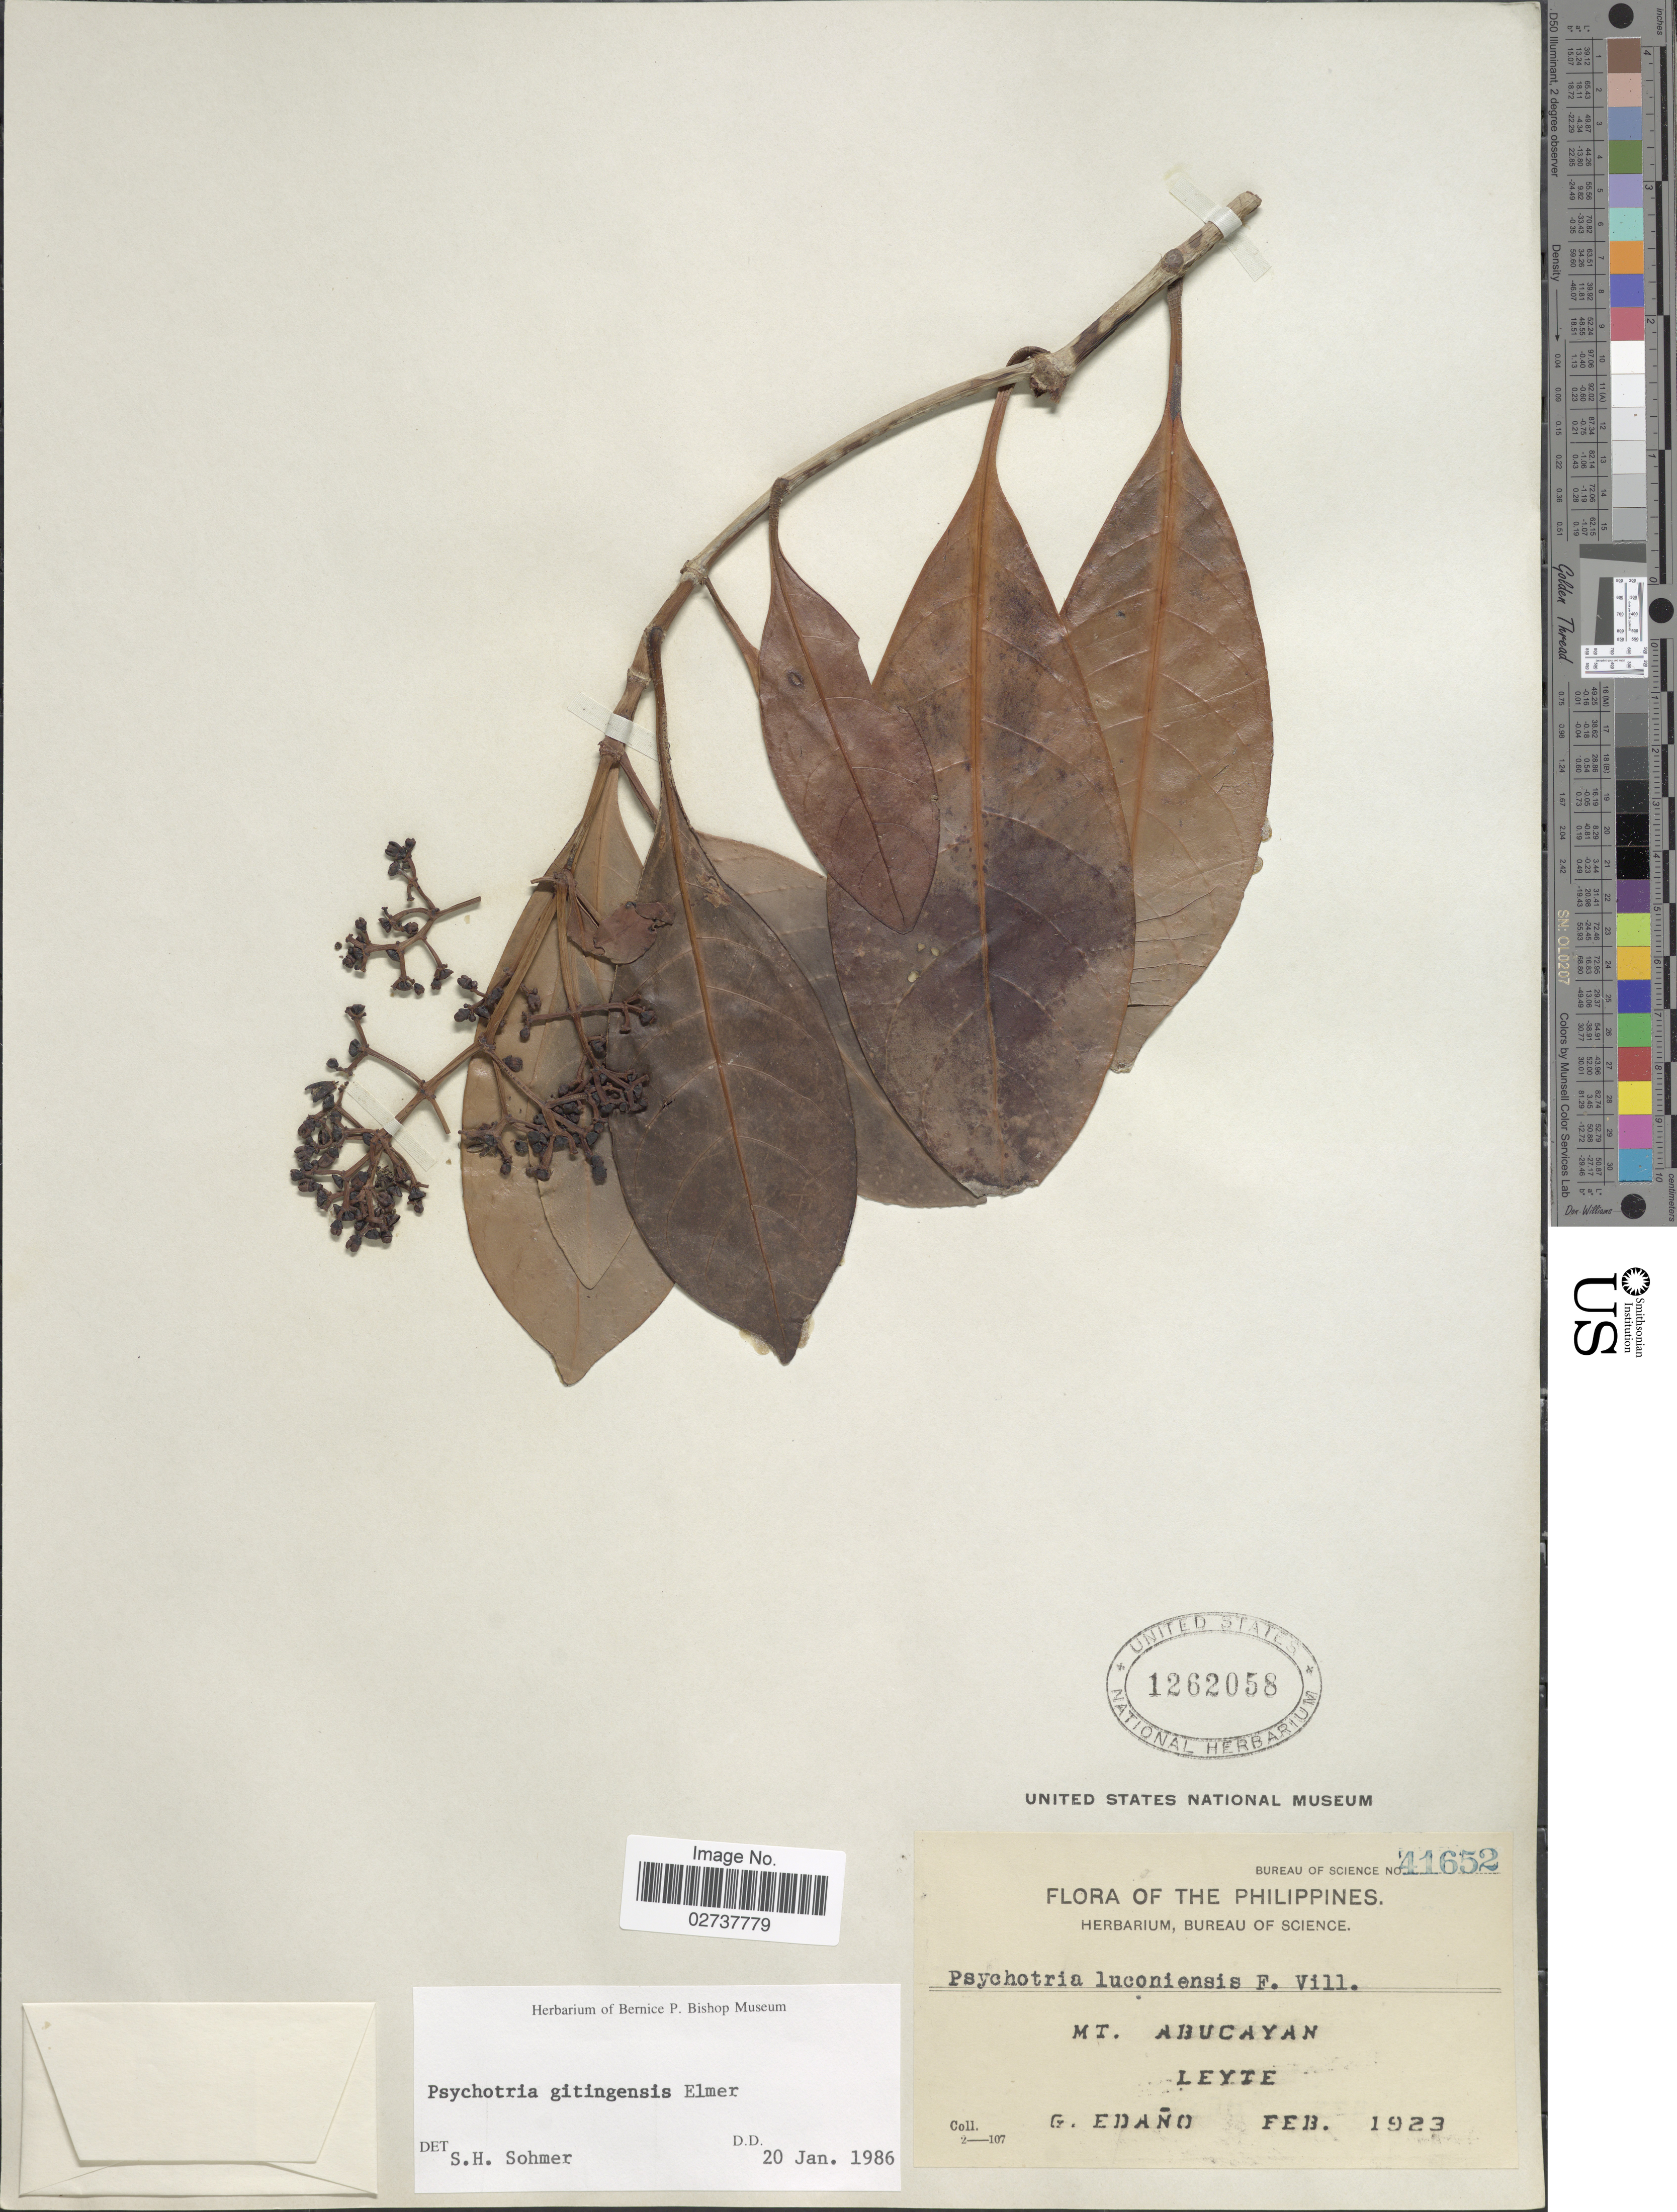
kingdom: Plantae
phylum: Tracheophyta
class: Magnoliopsida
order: Gentianales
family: Rubiaceae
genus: Psychotria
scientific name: Psychotria gitingensis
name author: Elmer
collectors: G. Edaño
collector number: Bureau of Science 41652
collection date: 1923-02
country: Philippines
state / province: Eastern Visayas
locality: Mt. Abucayan, Leyte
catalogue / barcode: US 1262058